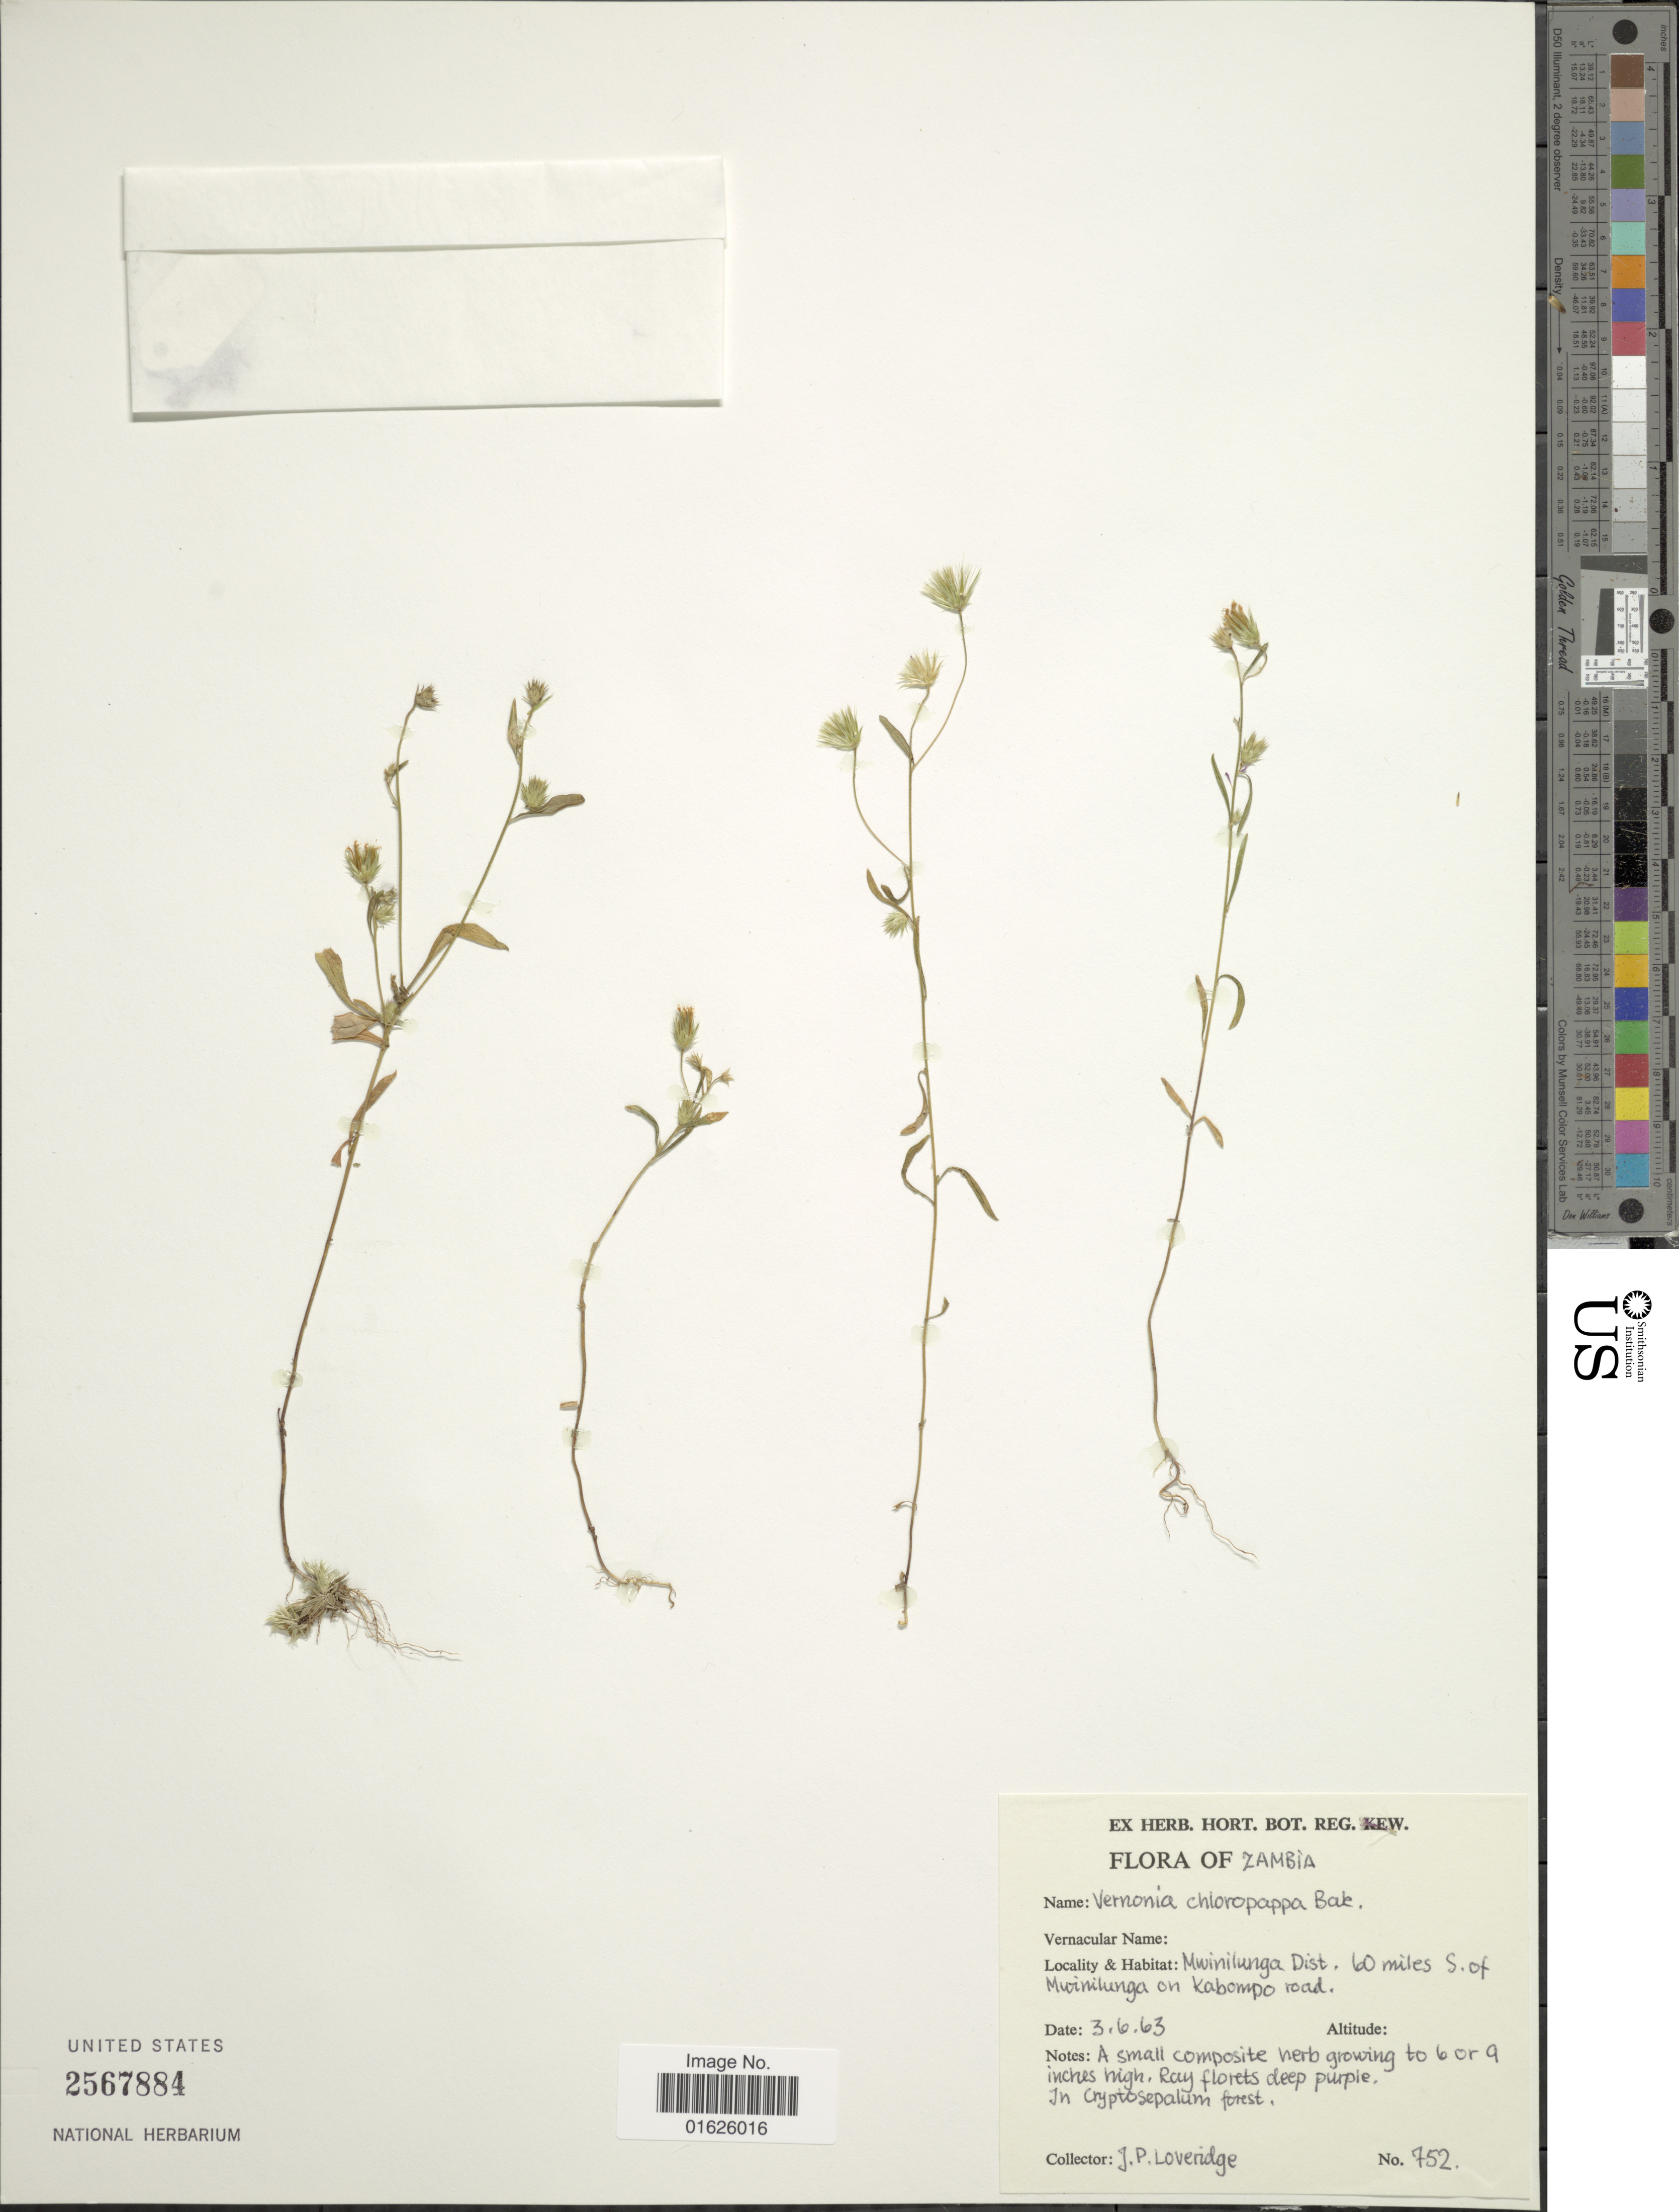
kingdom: Plantae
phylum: Tracheophyta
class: Magnoliopsida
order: Asterales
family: Asteraceae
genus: Polydora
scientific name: Polydora chloropappa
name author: (Baker) H. Rob.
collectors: J. Loveridge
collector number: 752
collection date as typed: Transcribed d/m/y: 3/6/63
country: Zambia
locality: Mwinilunga Dist. 60 miles S of Mwinilunga on Kabompo road.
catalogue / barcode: US 2567884